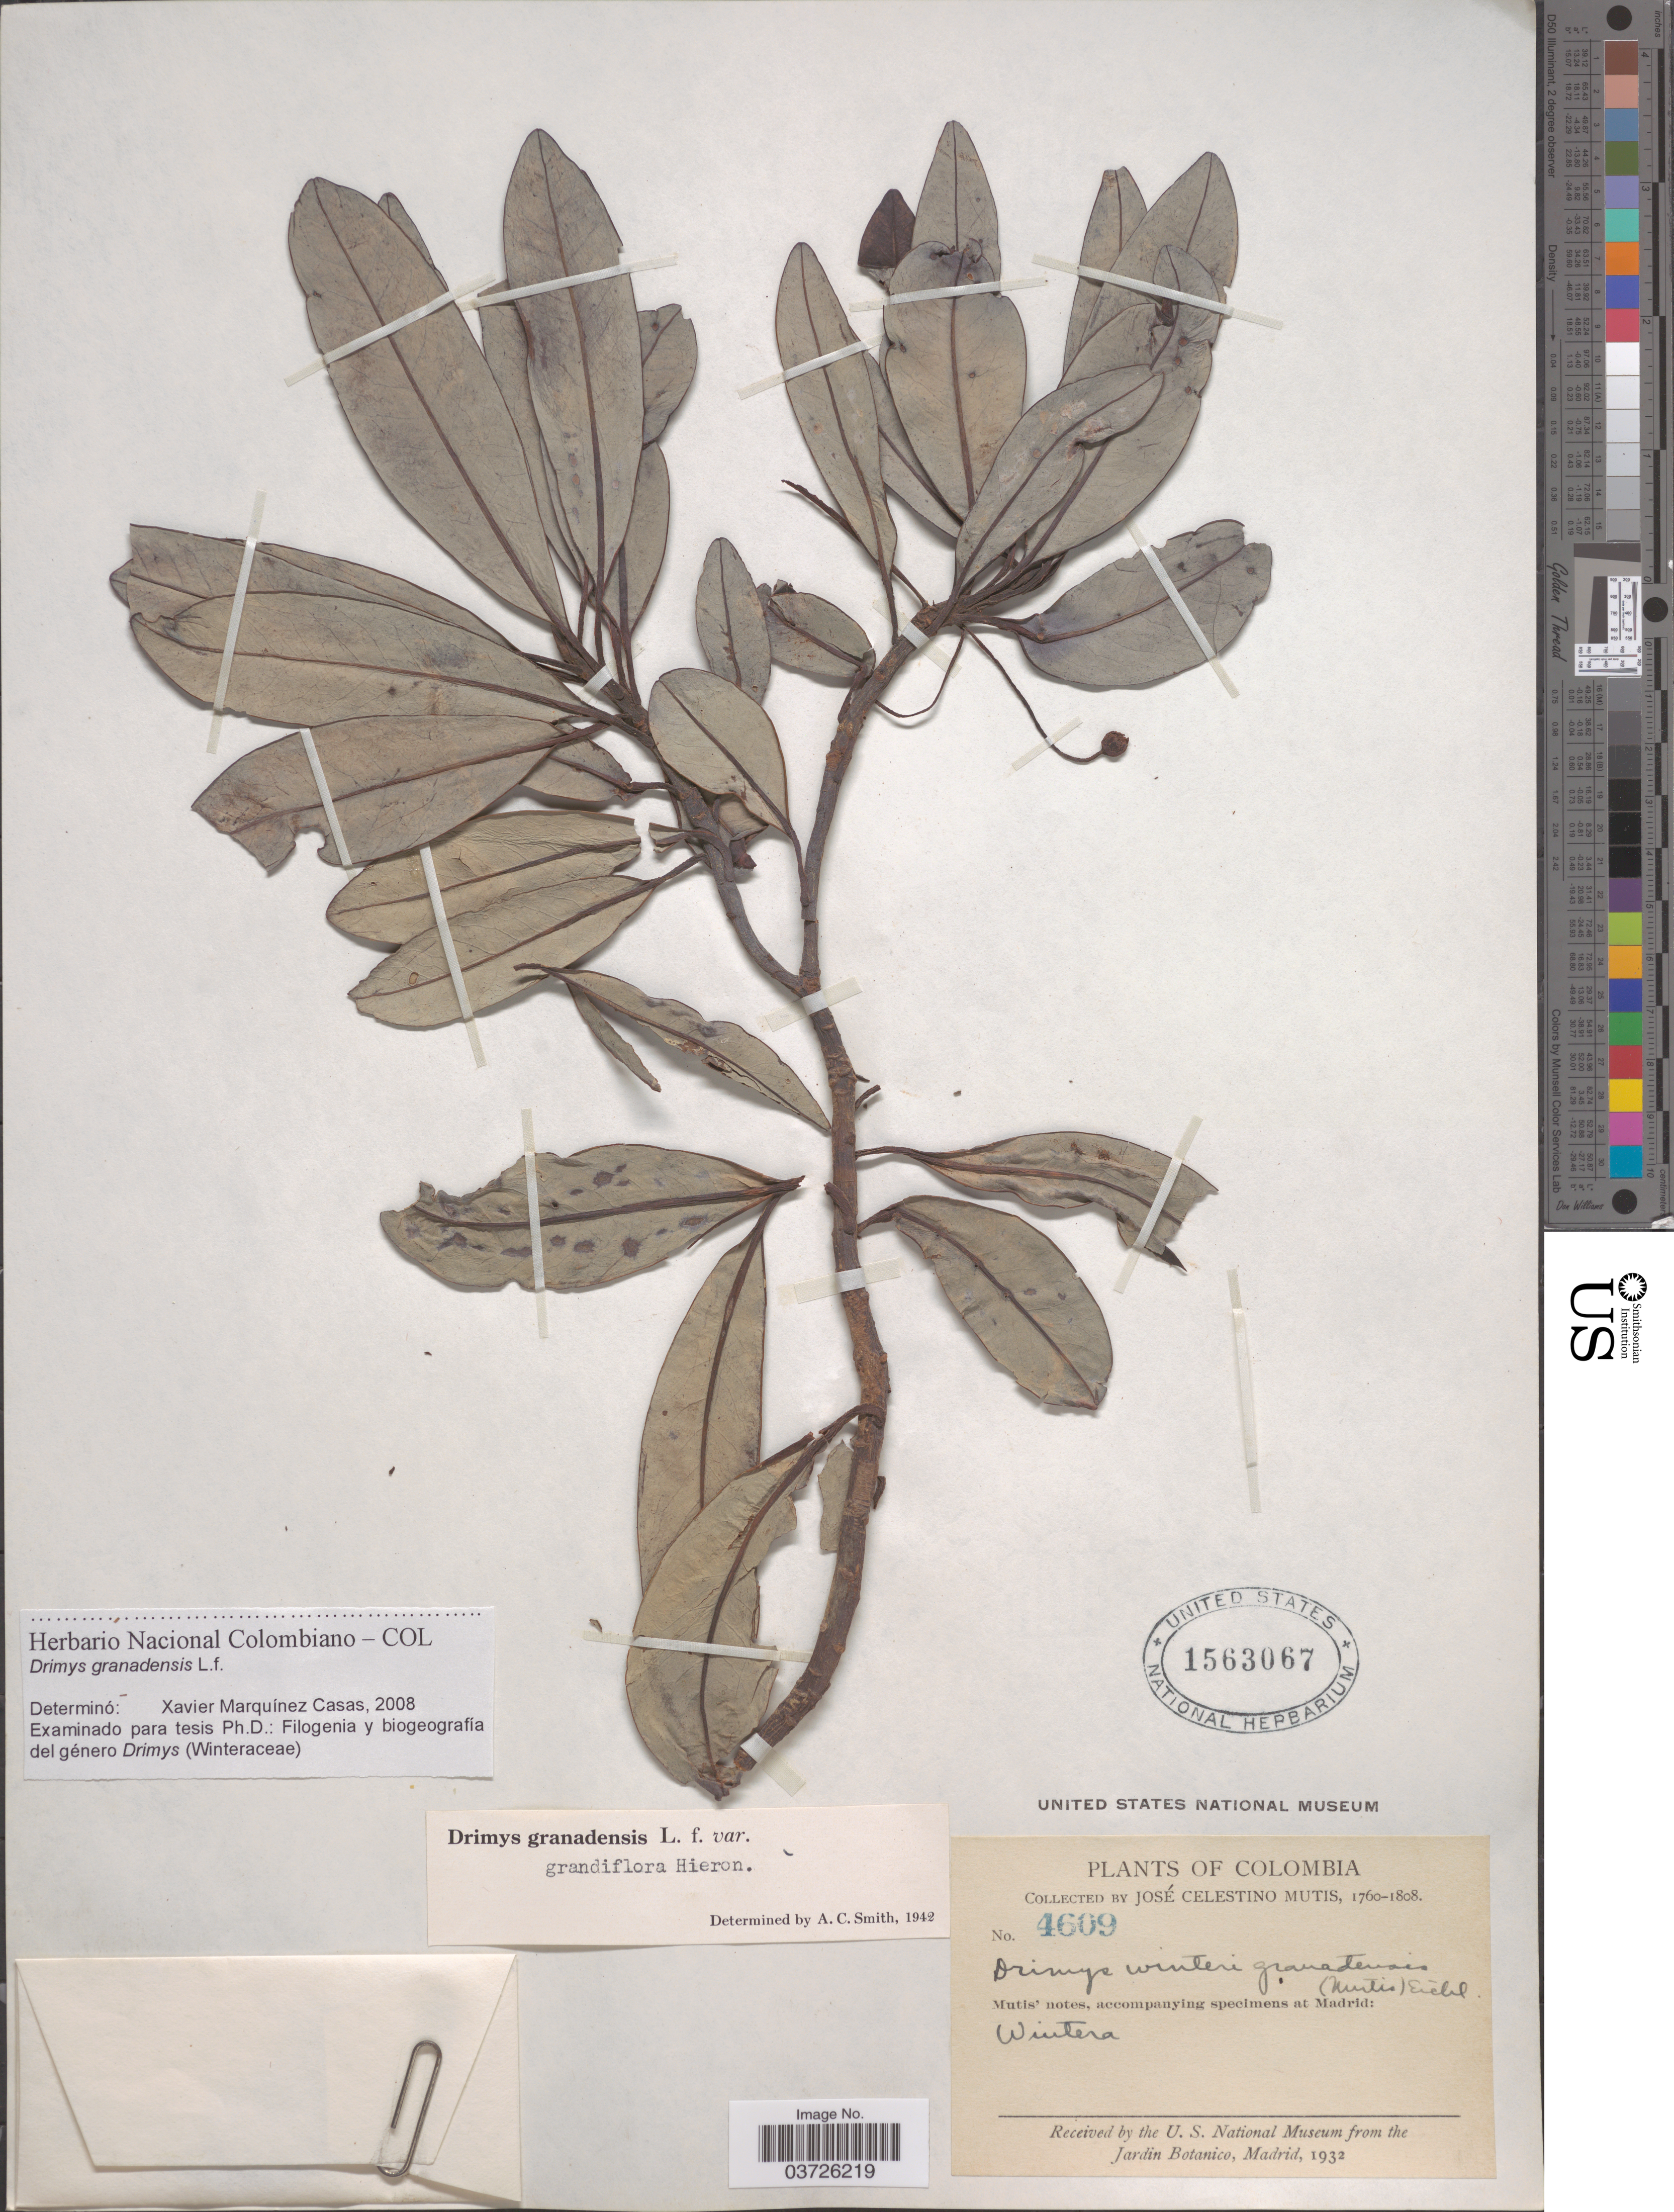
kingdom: Plantae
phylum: Tracheophyta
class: Magnoliopsida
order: Canellales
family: Winteraceae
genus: Drimys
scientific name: Drimys granadensis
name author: L. f.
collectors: J. C. B. Mutis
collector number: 4609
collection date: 1760/1808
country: Colombia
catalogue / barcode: US 1563067